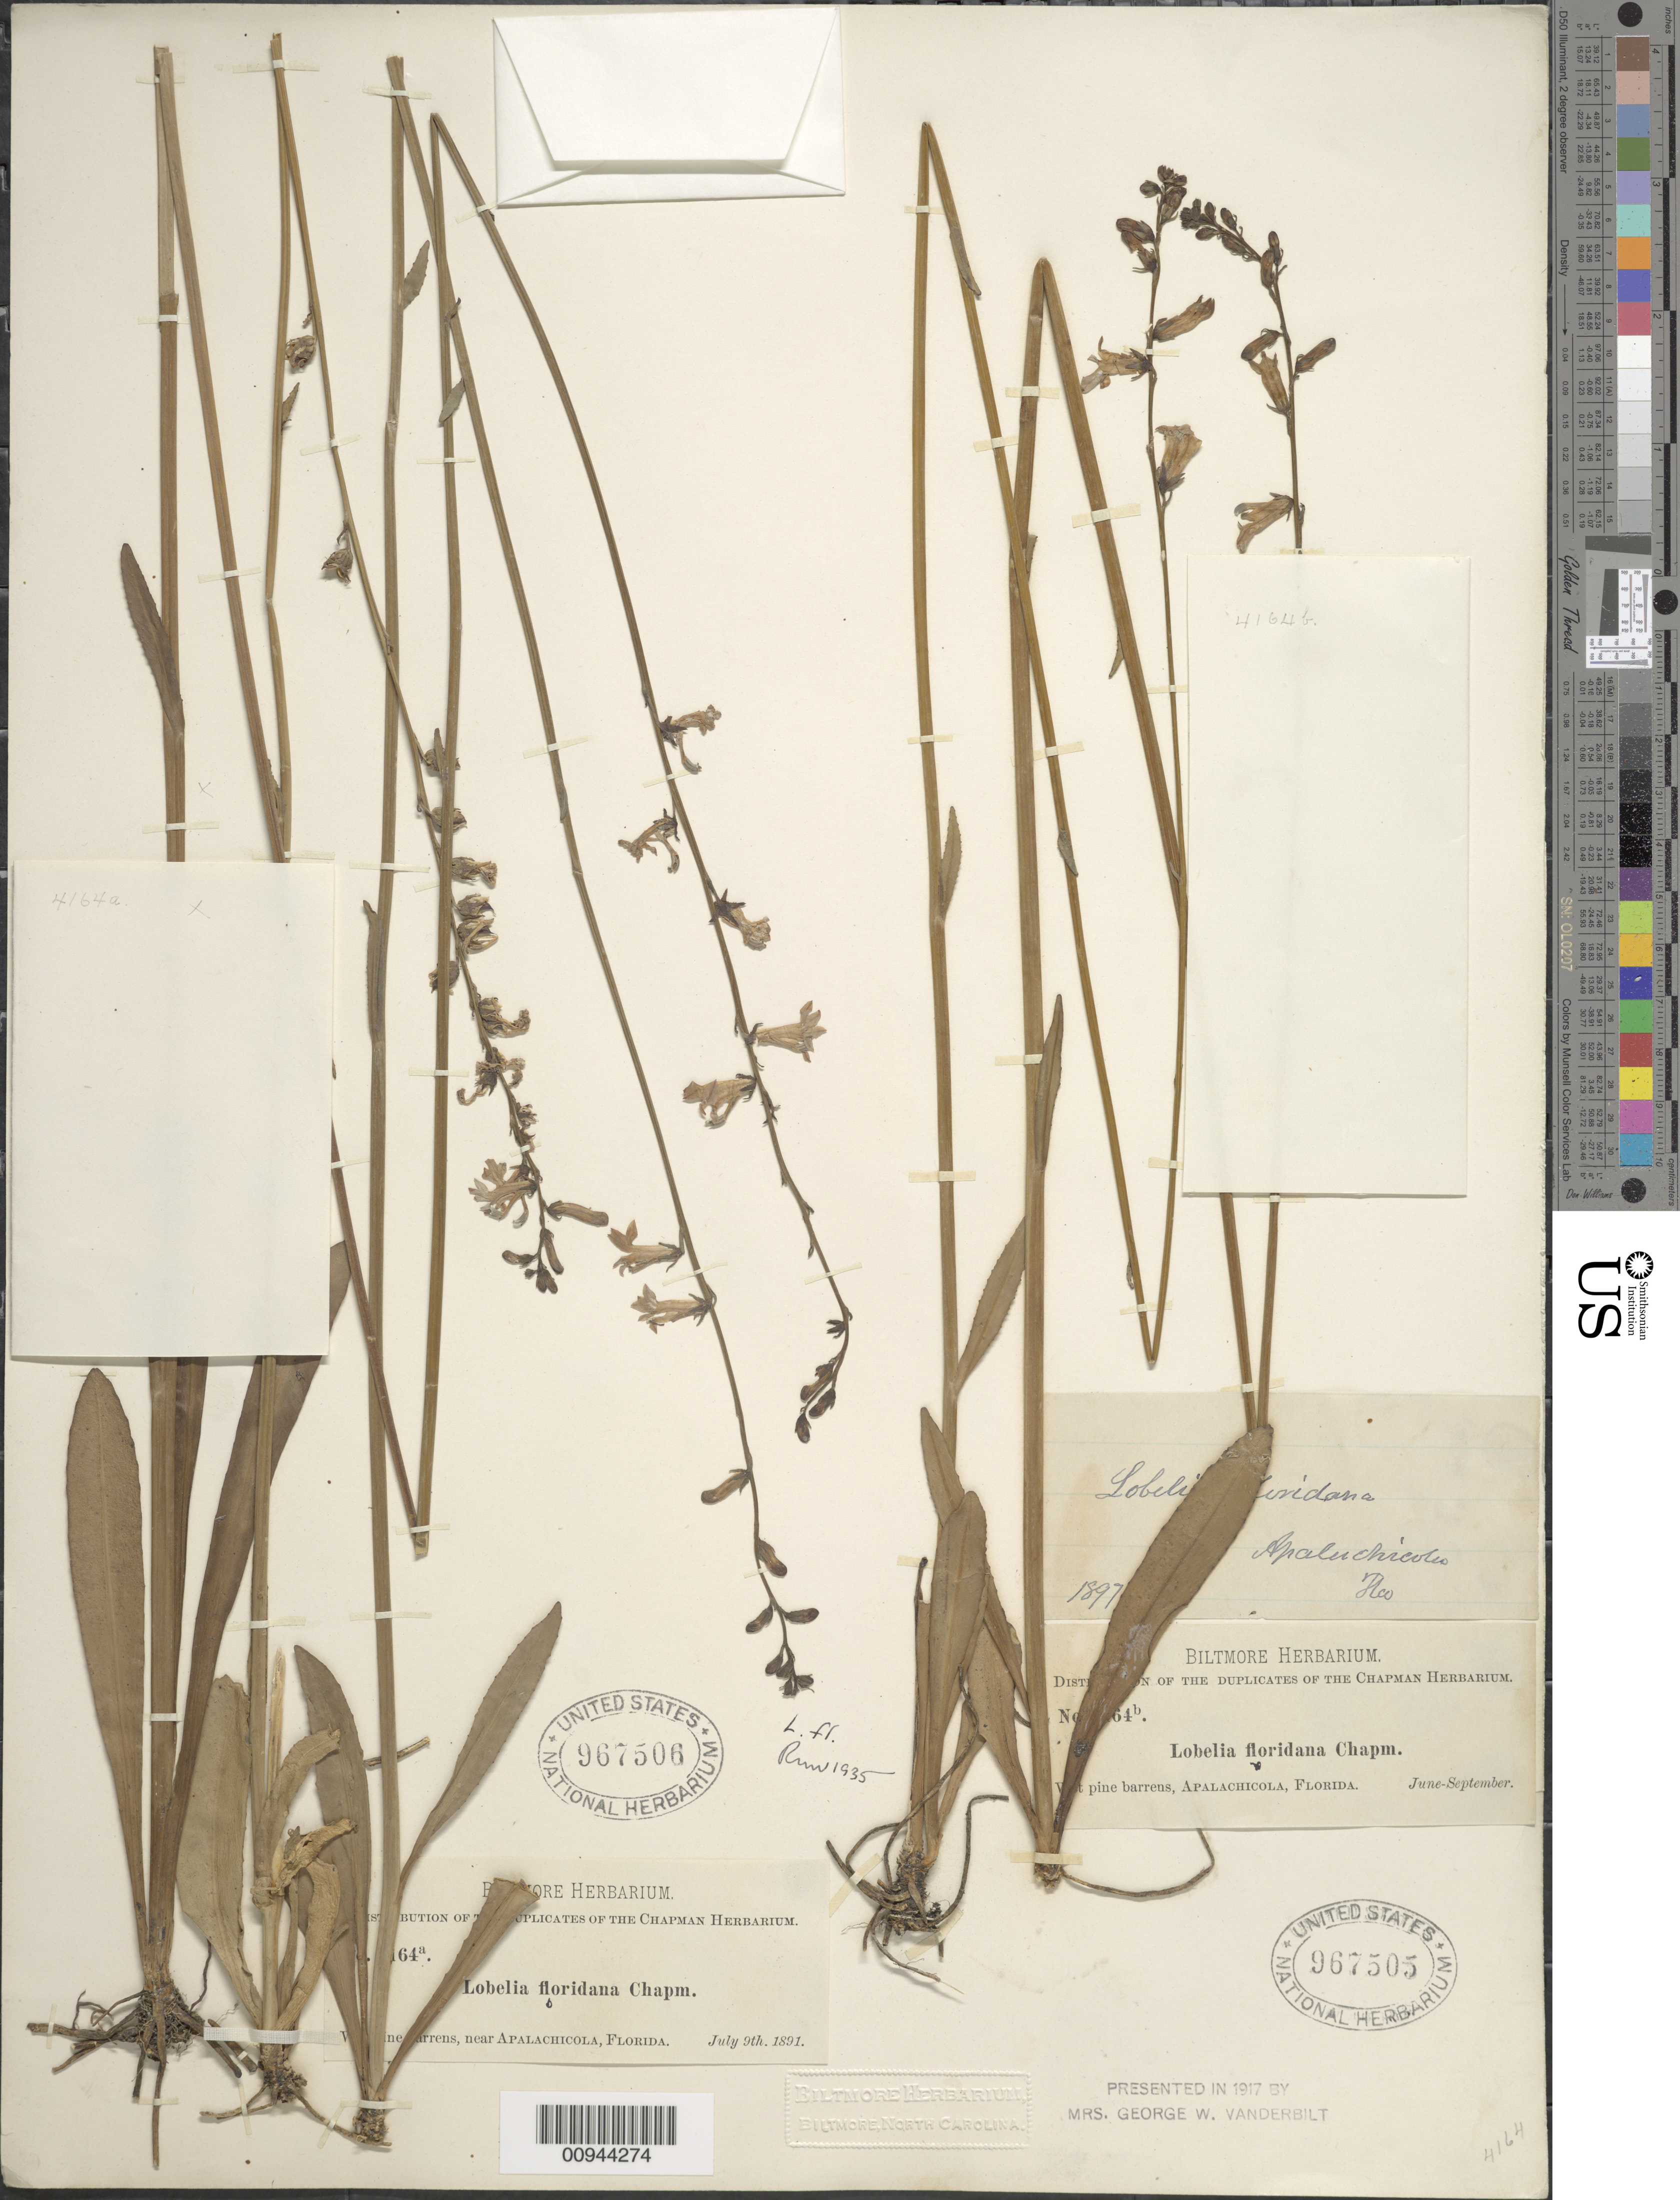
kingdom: Plantae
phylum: Tracheophyta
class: Magnoliopsida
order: Asterales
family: Campanulaceae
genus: Lobelia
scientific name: Lobelia floridana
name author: Chapm.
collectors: ex herb. Biltmore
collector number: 4164b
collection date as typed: June-September 1897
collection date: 1897-06,1897-09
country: United States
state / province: Florida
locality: Apalachicola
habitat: wet pine barrens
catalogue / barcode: US 967505-2